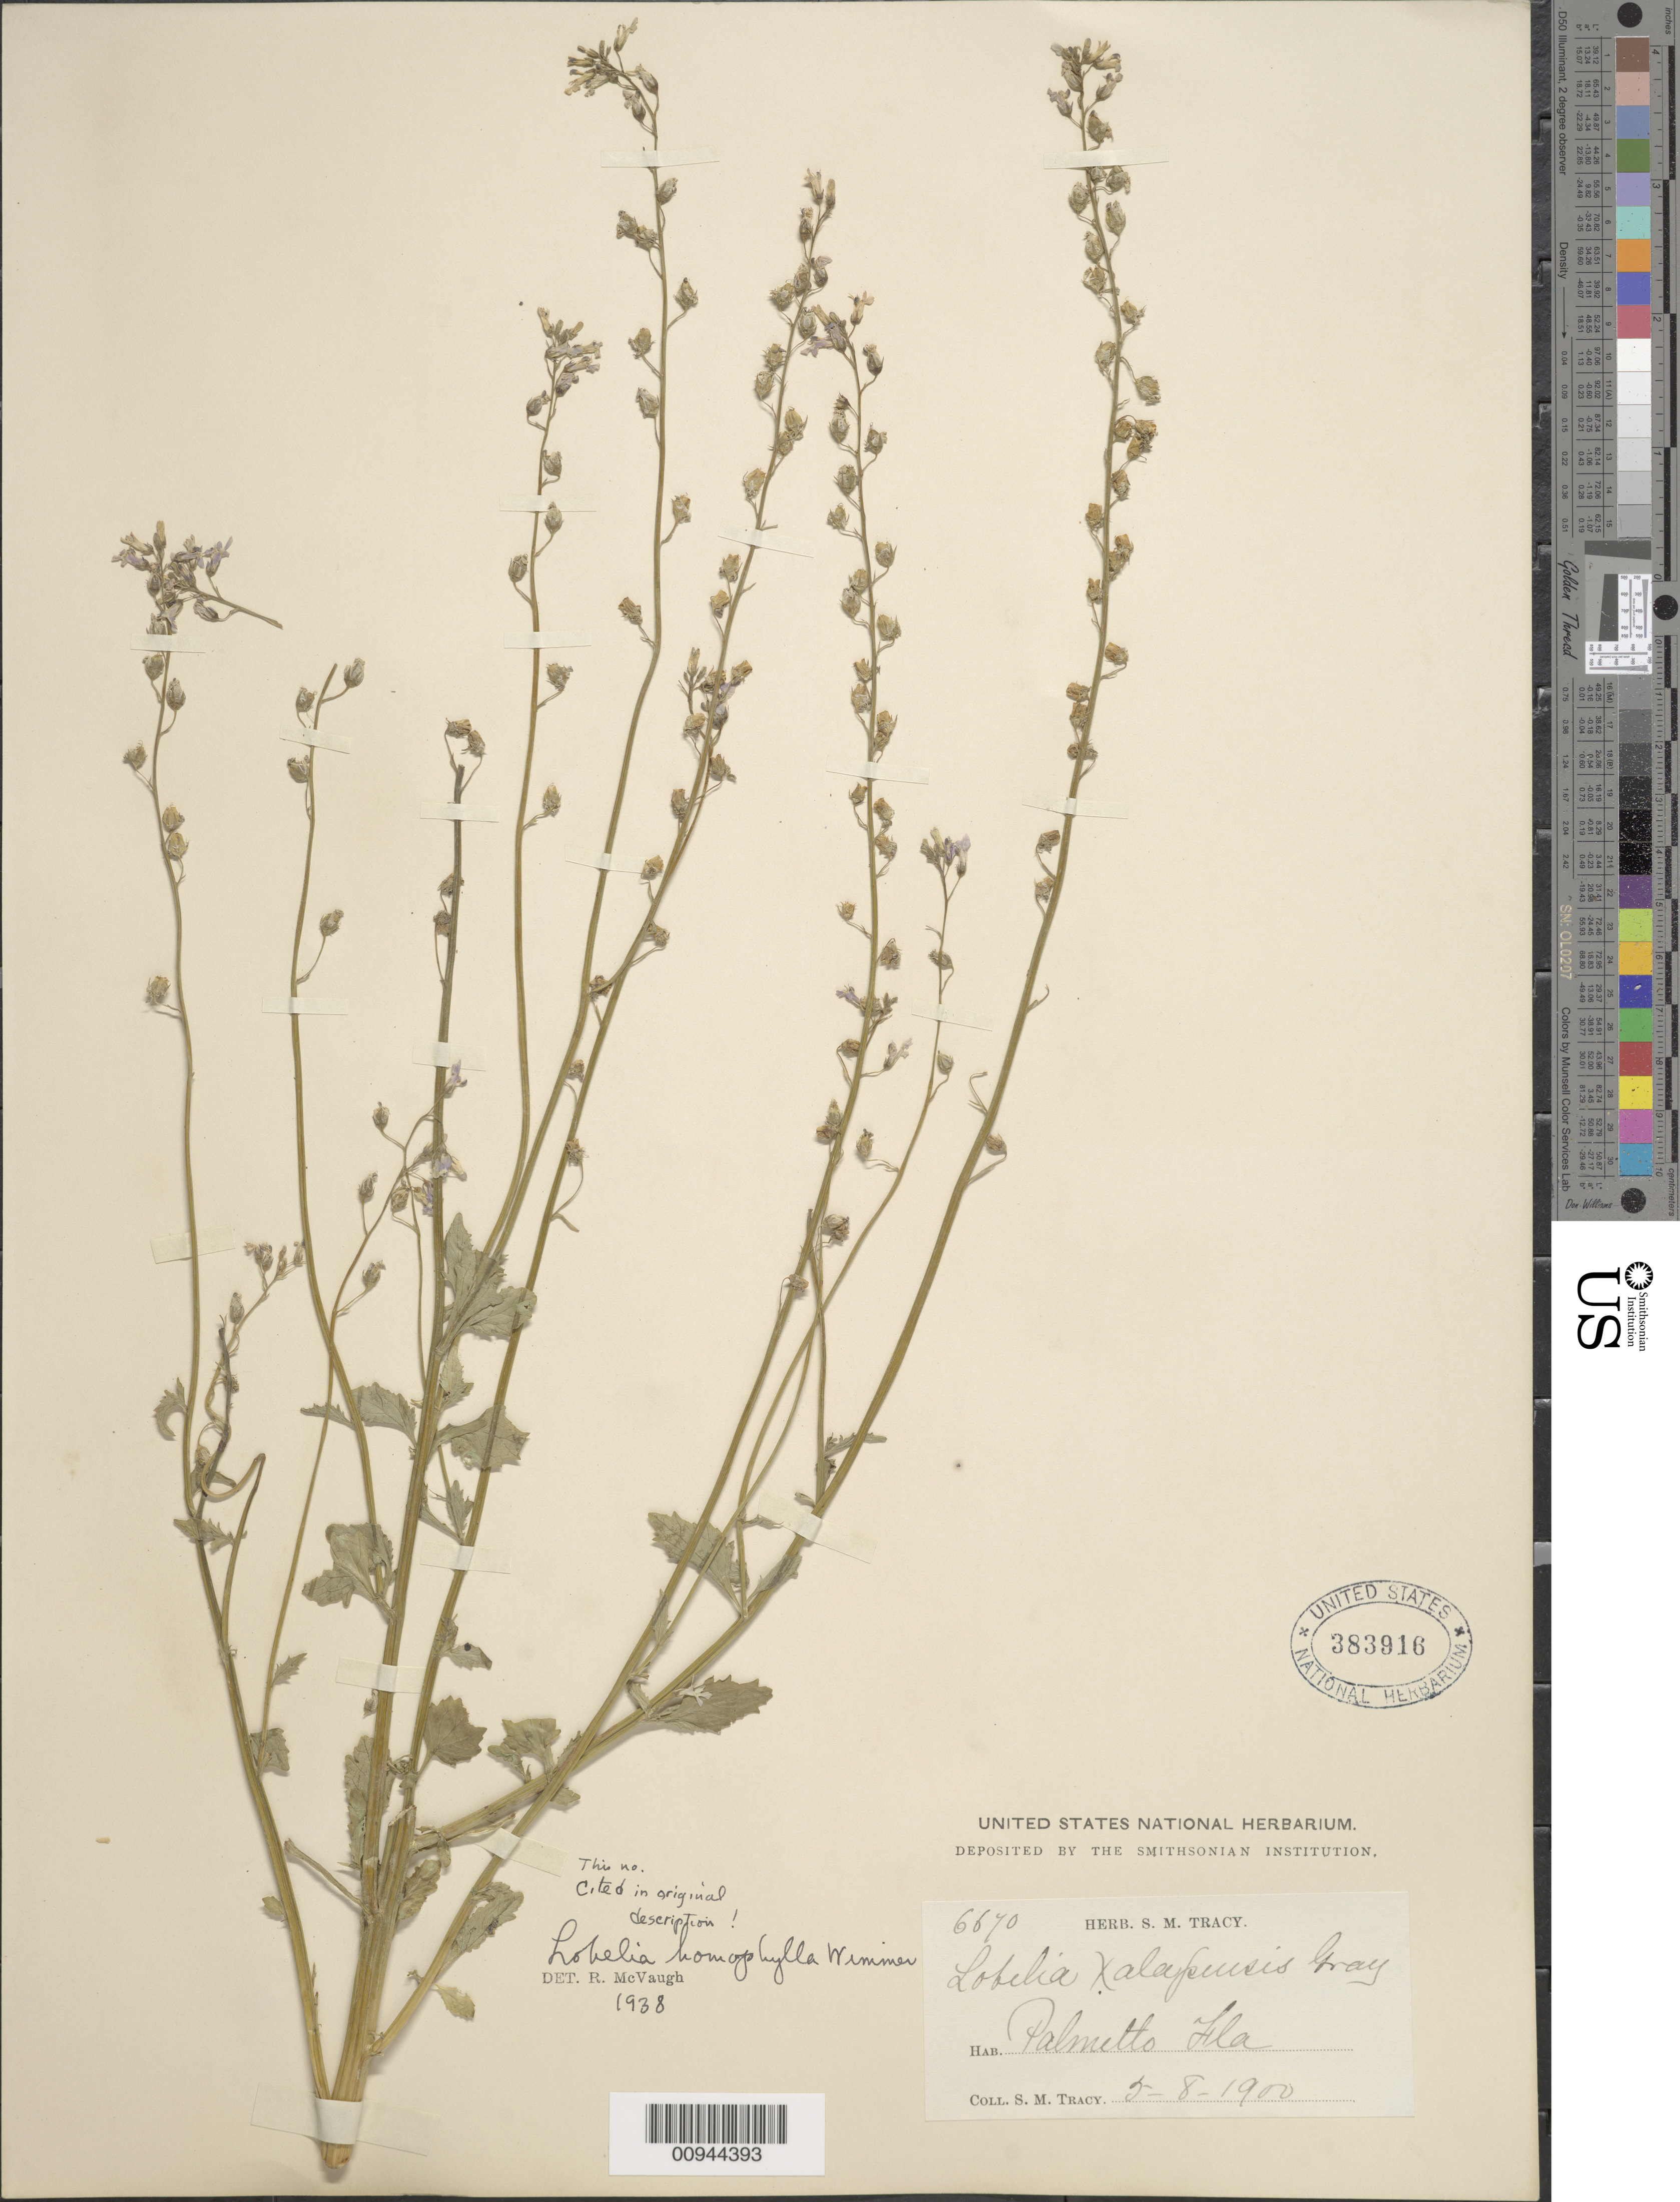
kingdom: Plantae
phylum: Tracheophyta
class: Magnoliopsida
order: Asterales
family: Campanulaceae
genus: Lobelia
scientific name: Lobelia homophylla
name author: E. Wimm.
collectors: S. M. Tracy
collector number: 6670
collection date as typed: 5-8-1900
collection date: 1900-05-08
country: United States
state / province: Florida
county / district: Manatee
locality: Palmetto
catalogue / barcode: US 383916